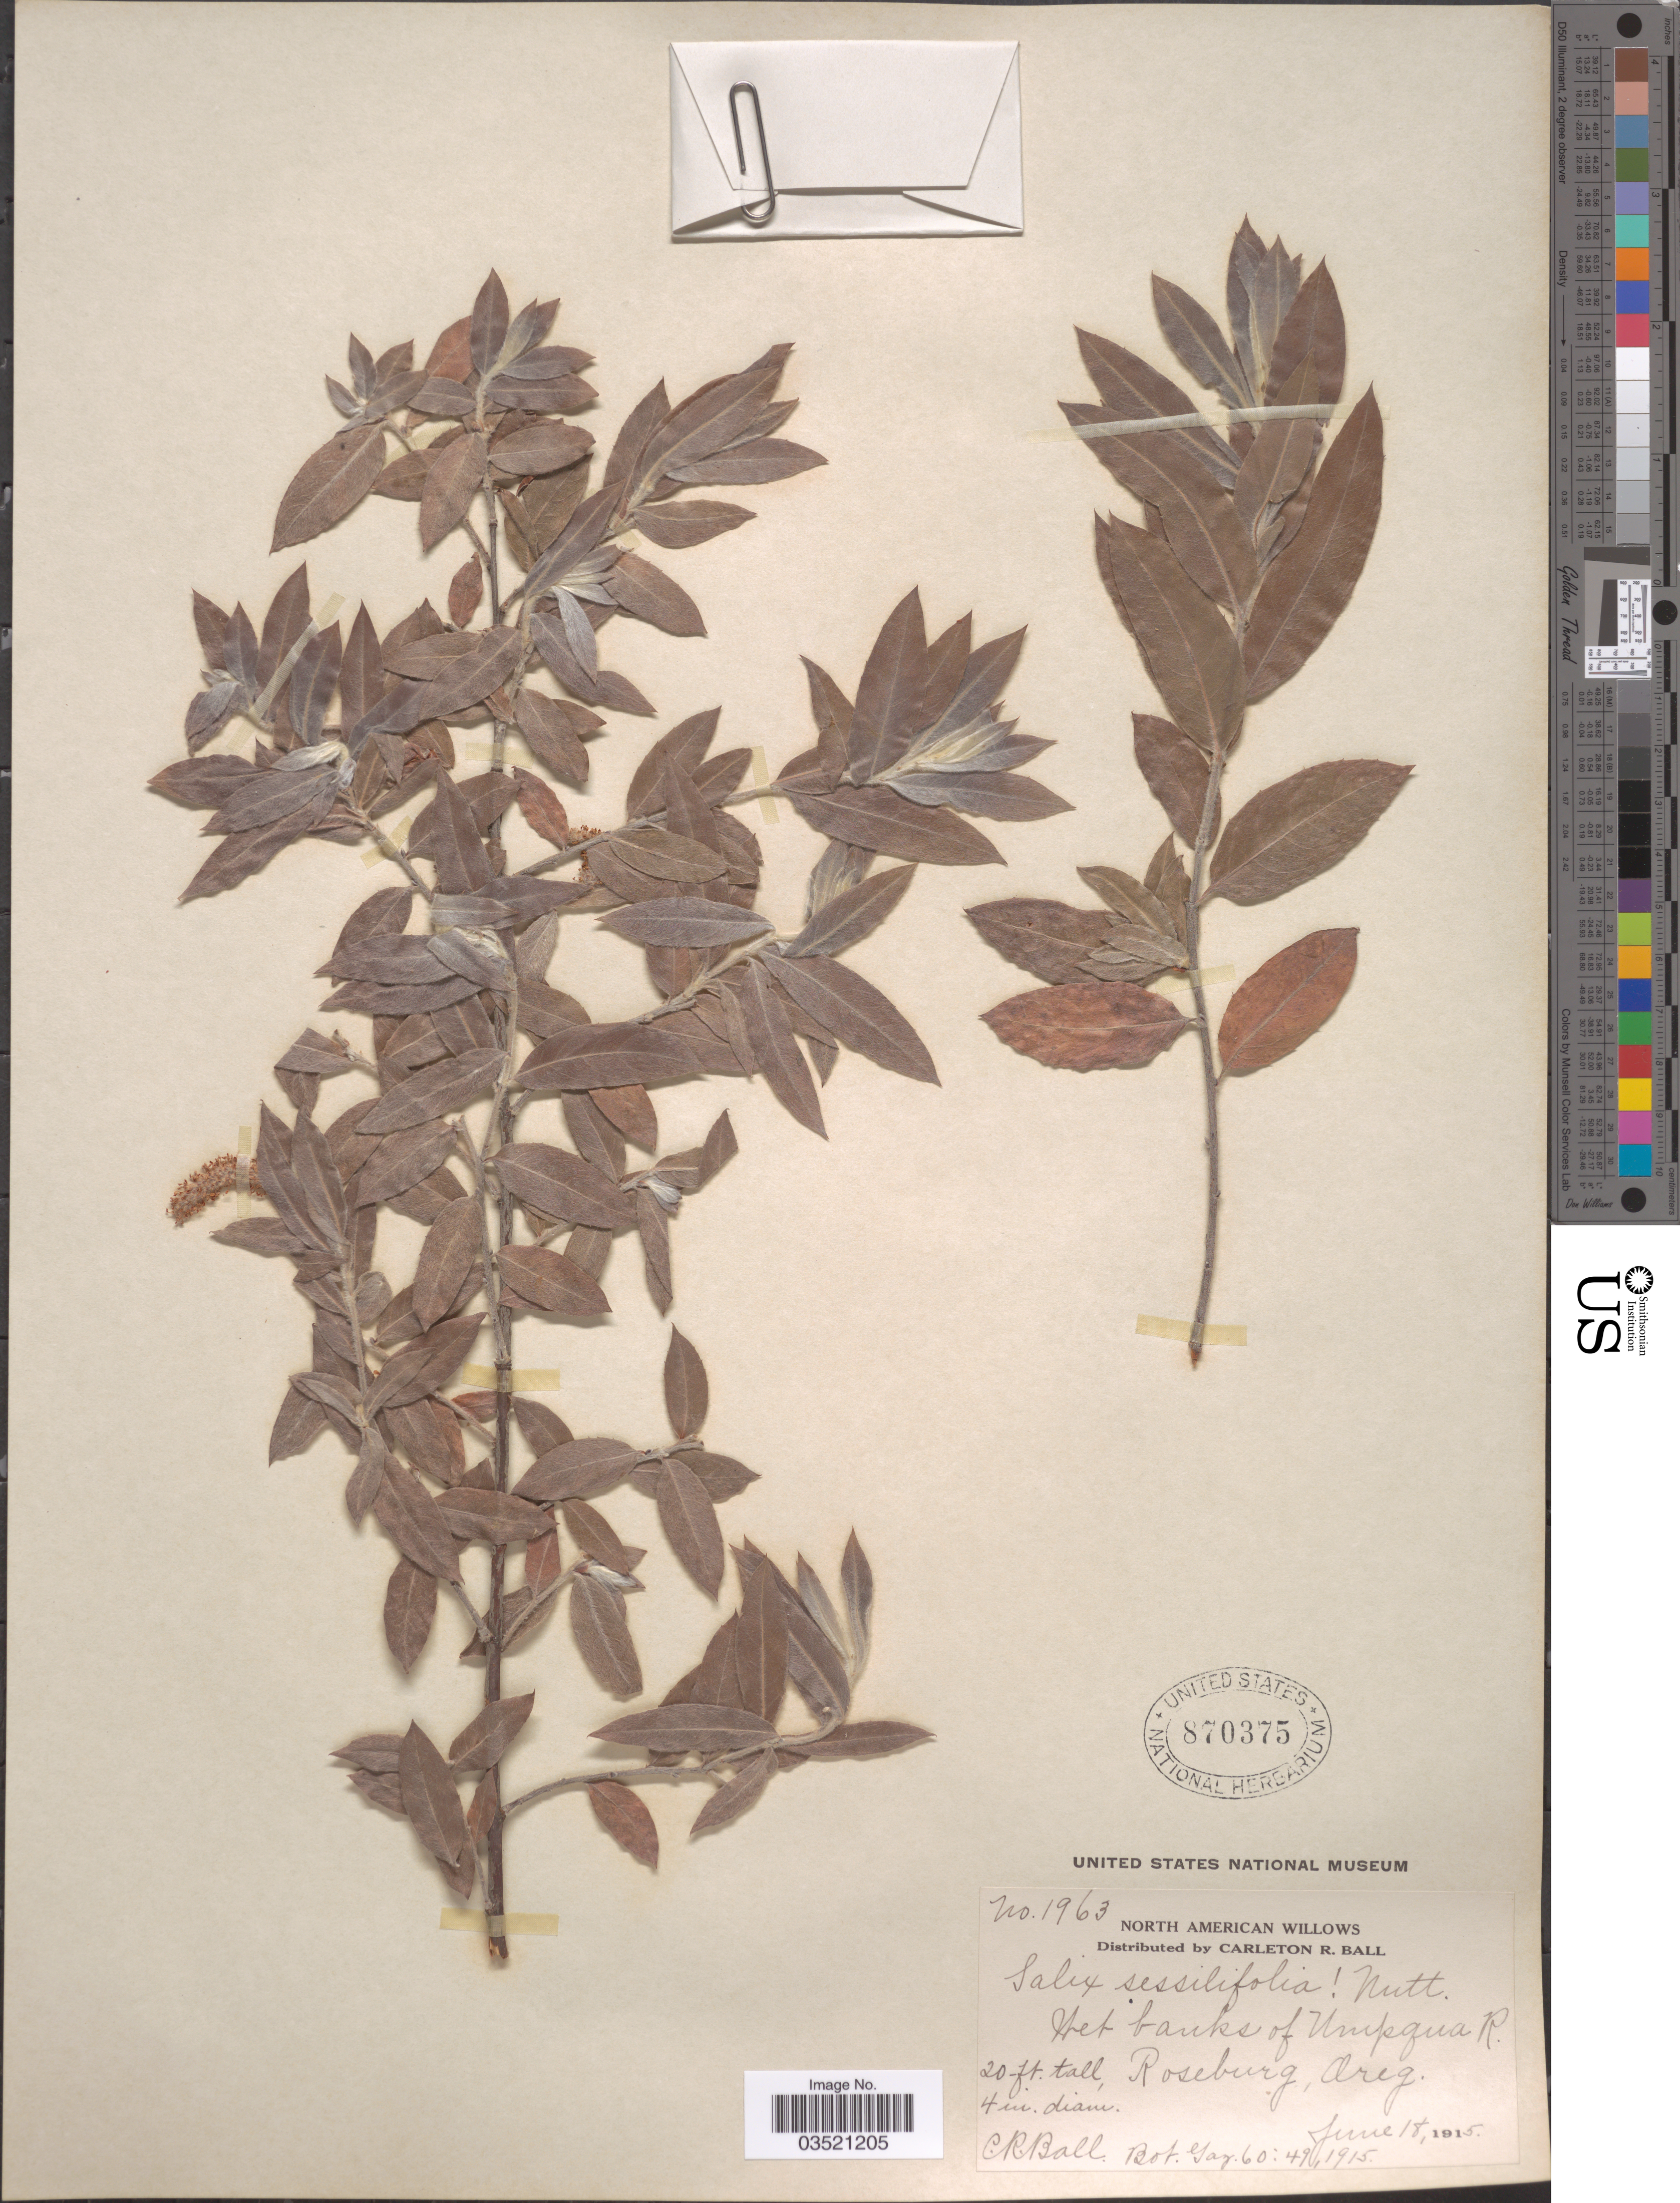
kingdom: Plantae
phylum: Tracheophyta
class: Magnoliopsida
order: Malpighiales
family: Salicaceae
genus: Salix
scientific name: Salix sessilifolia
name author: Nutt.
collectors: C. R. Ball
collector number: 1963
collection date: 1915-06-18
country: United States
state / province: Oregon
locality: Wet banks of Umpqua R. Roseburg.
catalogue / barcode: US 870375